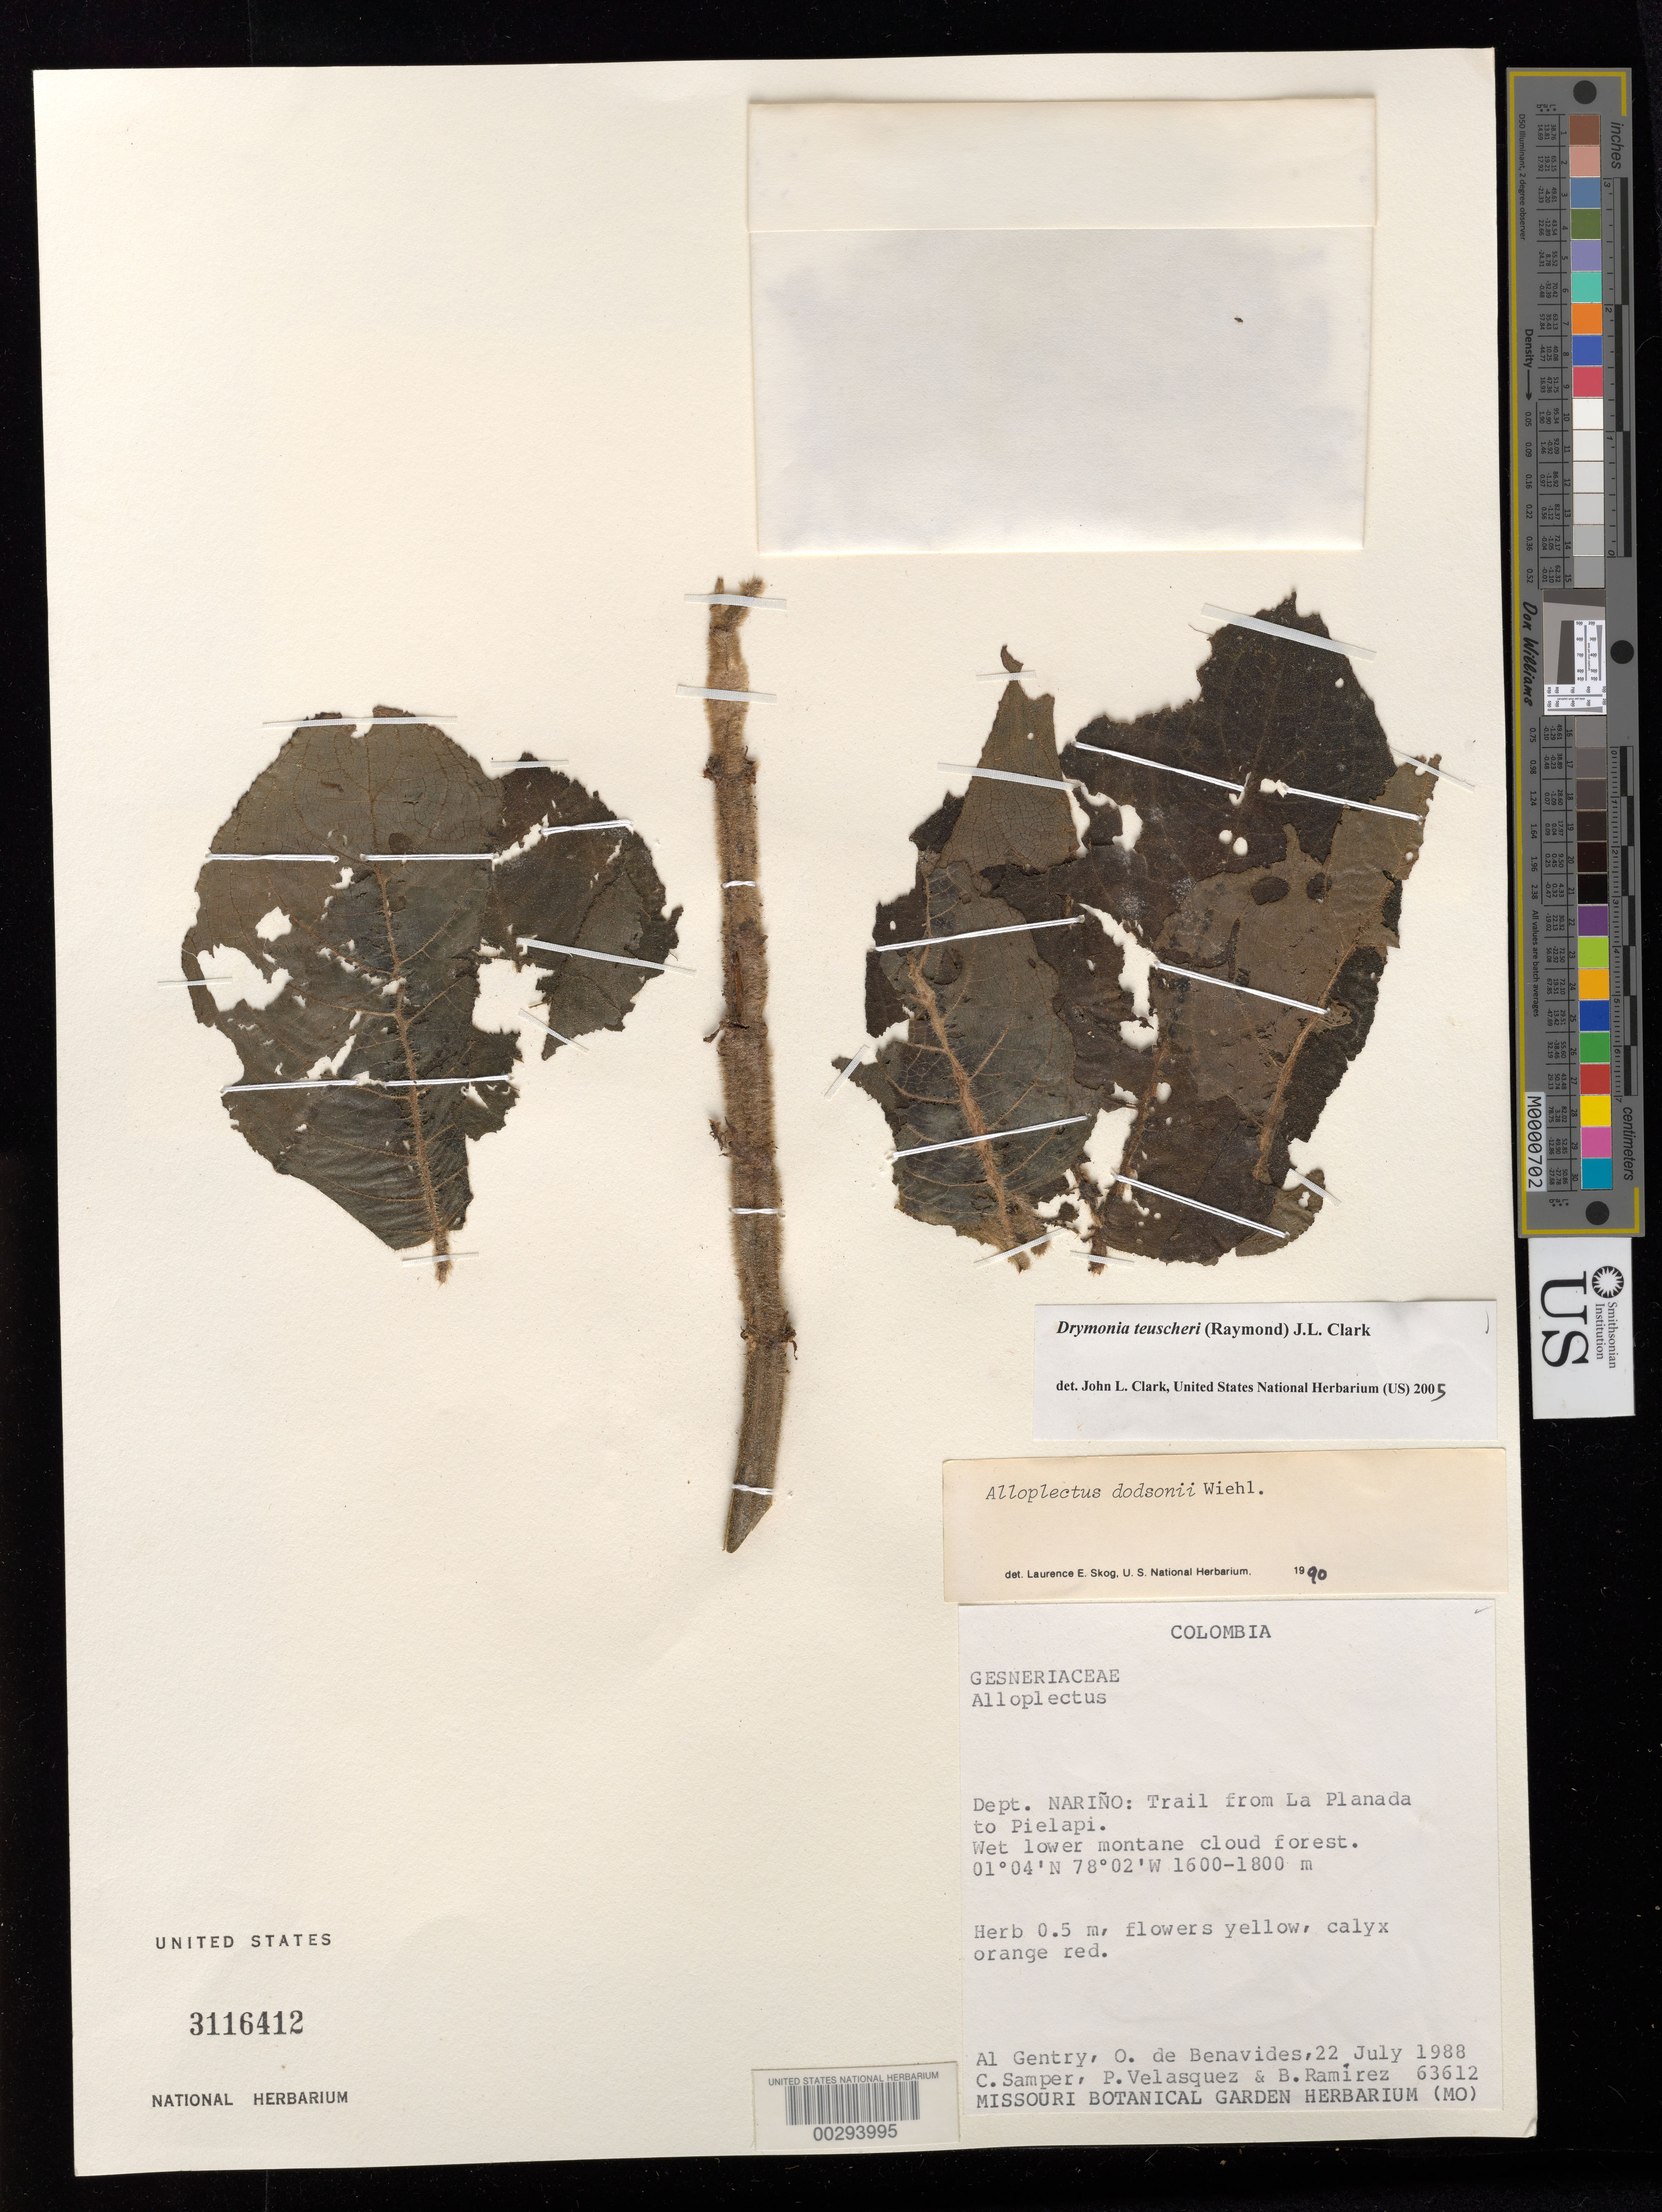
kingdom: Plantae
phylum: Tracheophyta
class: Magnoliopsida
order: Lamiales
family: Gesneriaceae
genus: Drymonia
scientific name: Drymonia teuscheri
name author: (Raymond) J.L. Clark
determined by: Clark, J. L., (SEL), The Marie Selby Botanical Garden (UNITED STATES)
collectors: A. H. Gentry, Olga S. de Benavides, C. Samper, P. Velasquez & B. Ramírez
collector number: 63612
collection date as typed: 22 Jul 1988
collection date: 1988-07-22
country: Colombia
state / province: Nariño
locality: Trail from La Planada to Pielapi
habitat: Wet lower montane cloud forest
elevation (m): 1600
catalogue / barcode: US 3116412